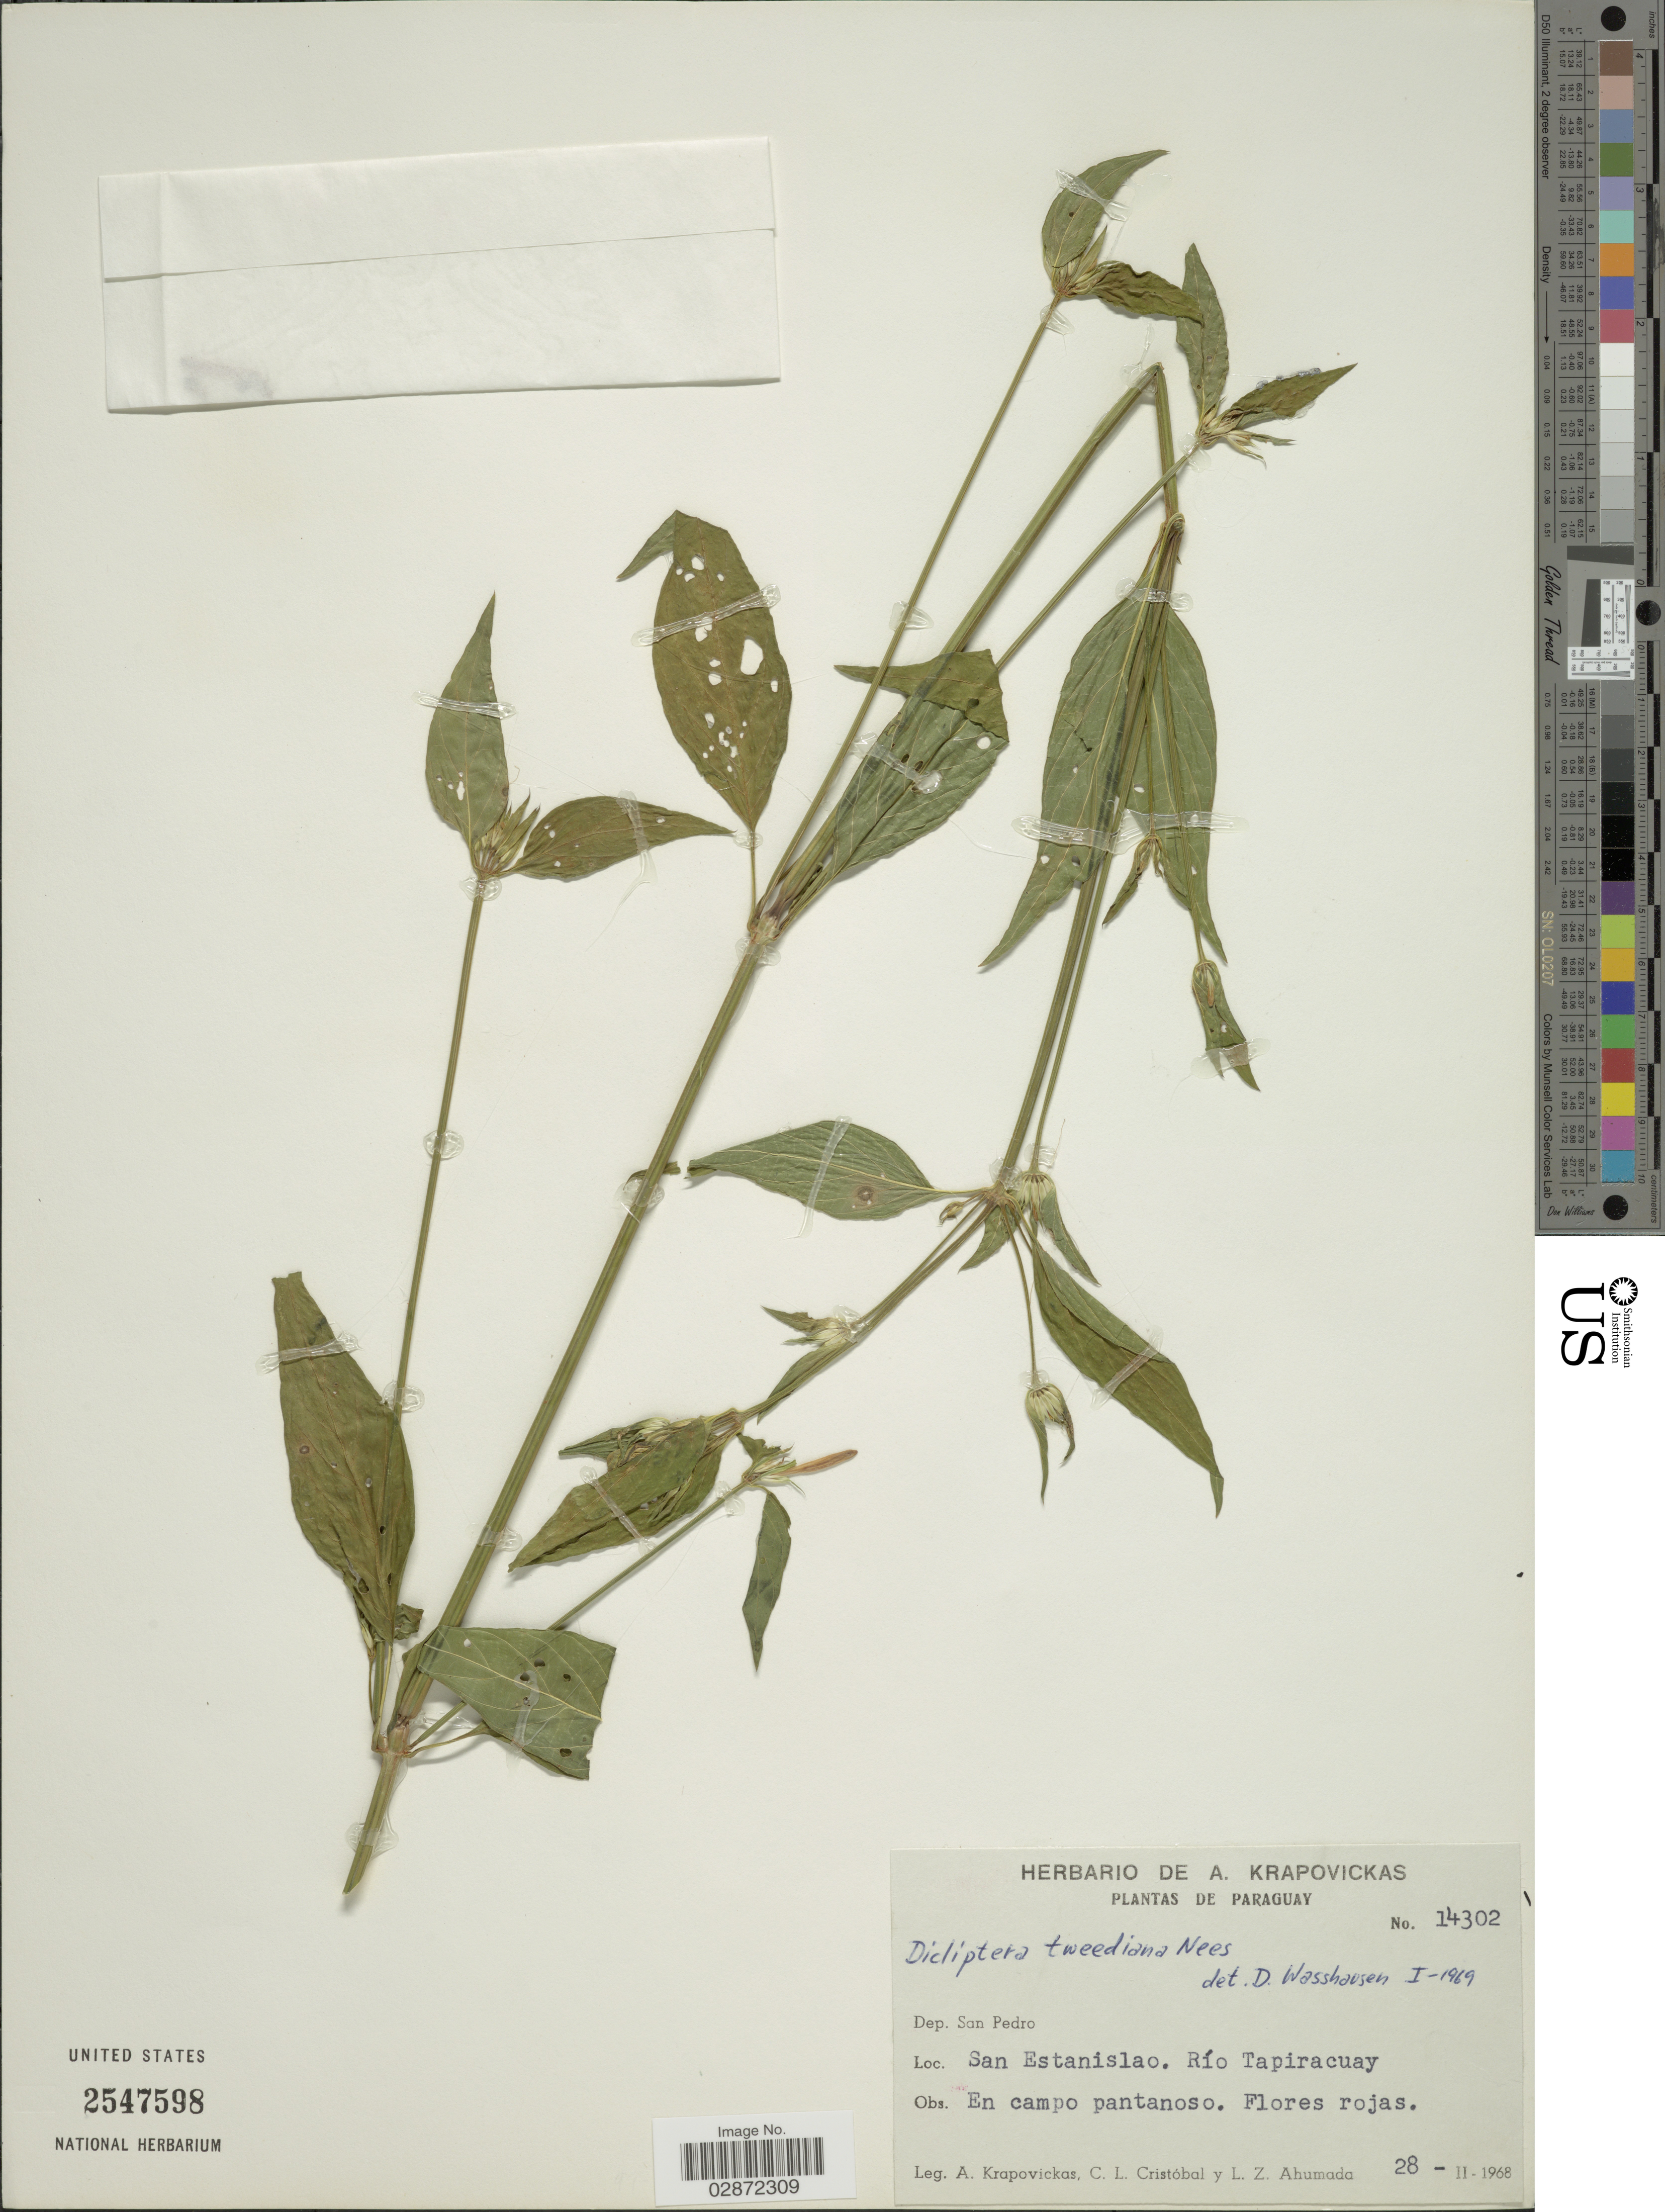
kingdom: Plantae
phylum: Tracheophyta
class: Magnoliopsida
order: Lamiales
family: Acanthaceae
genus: Dicliptera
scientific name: Dicliptera squarrosa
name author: Nees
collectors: A. Krapovickas, C. L. Cristóbal & L. Ahumada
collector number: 14302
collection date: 1968-02-28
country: Paraguay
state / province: San Pedro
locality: Dep. San Pedro. San Estanislao. Río Tapiracuay.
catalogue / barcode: US 2547598